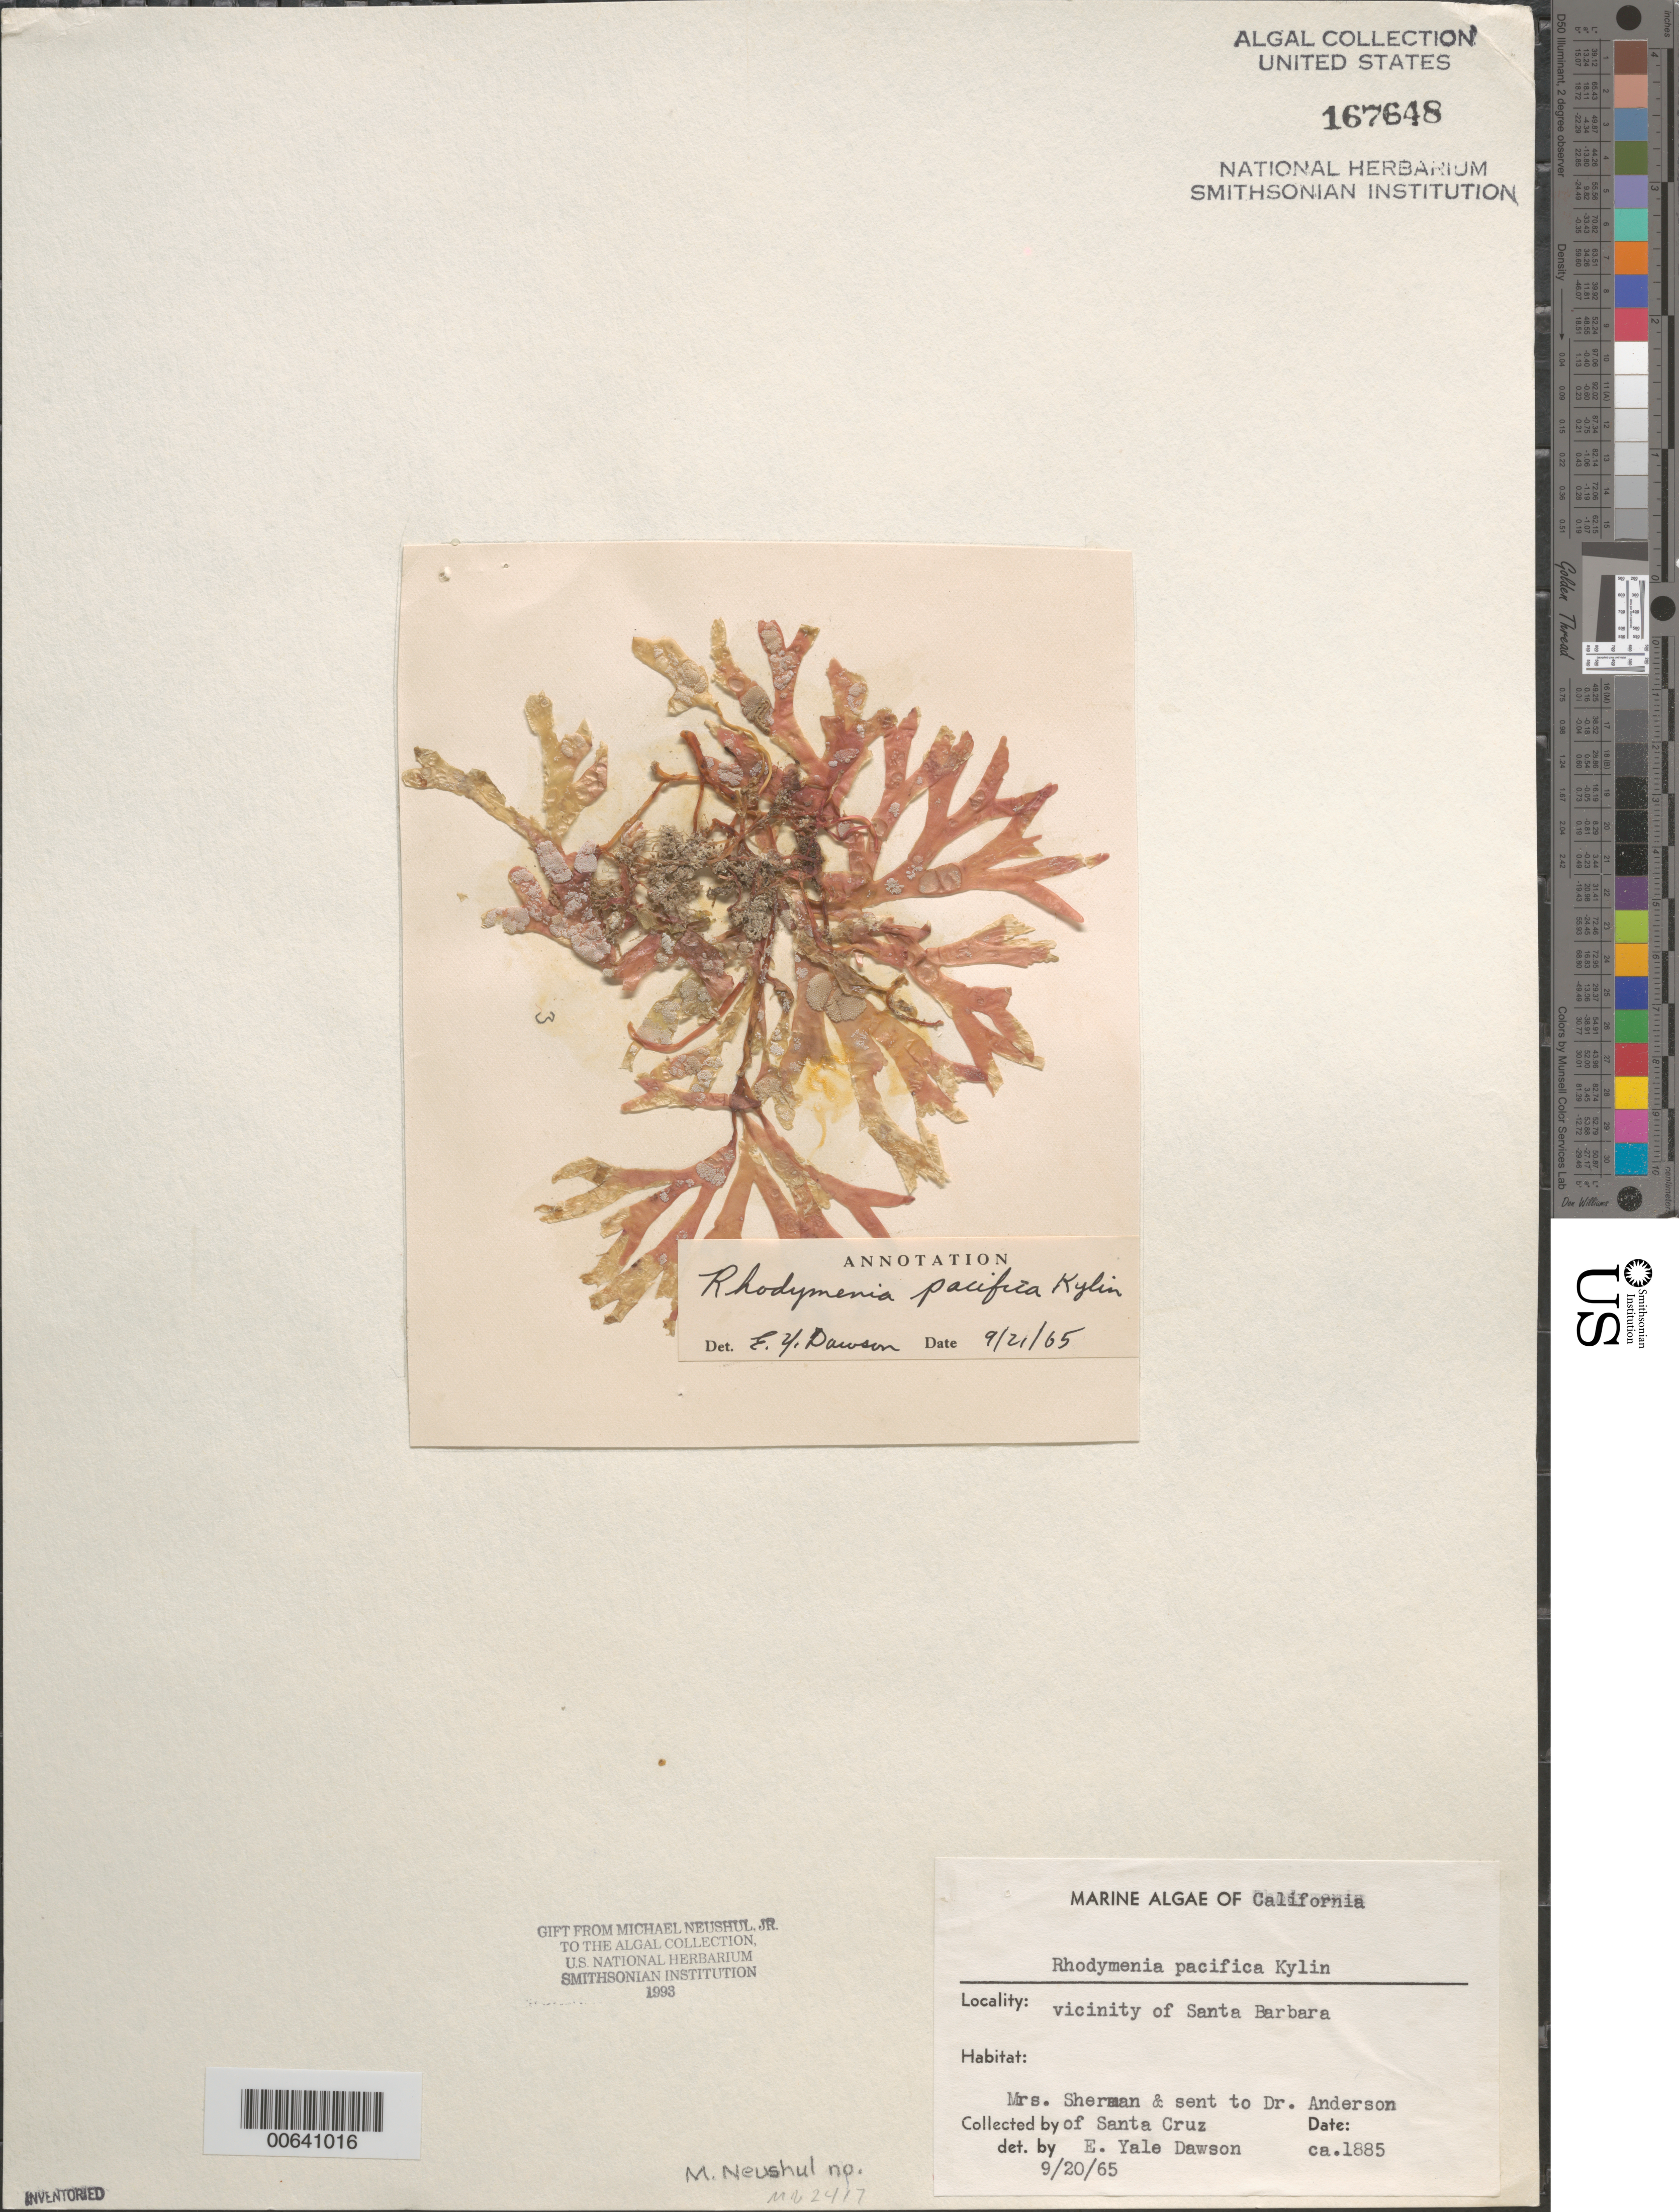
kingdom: Plantae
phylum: Rhodophyta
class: Florideophyceae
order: Rhodymeniales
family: Rhodymeniaceae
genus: Rhodymenia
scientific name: Rhodymenia pacifica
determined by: Dawson, E. Y.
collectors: M. Sherman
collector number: Neushul 2417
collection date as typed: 1885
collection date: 1885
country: United States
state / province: California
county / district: Santa Barbara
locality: Santa Barbara area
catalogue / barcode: US 167648